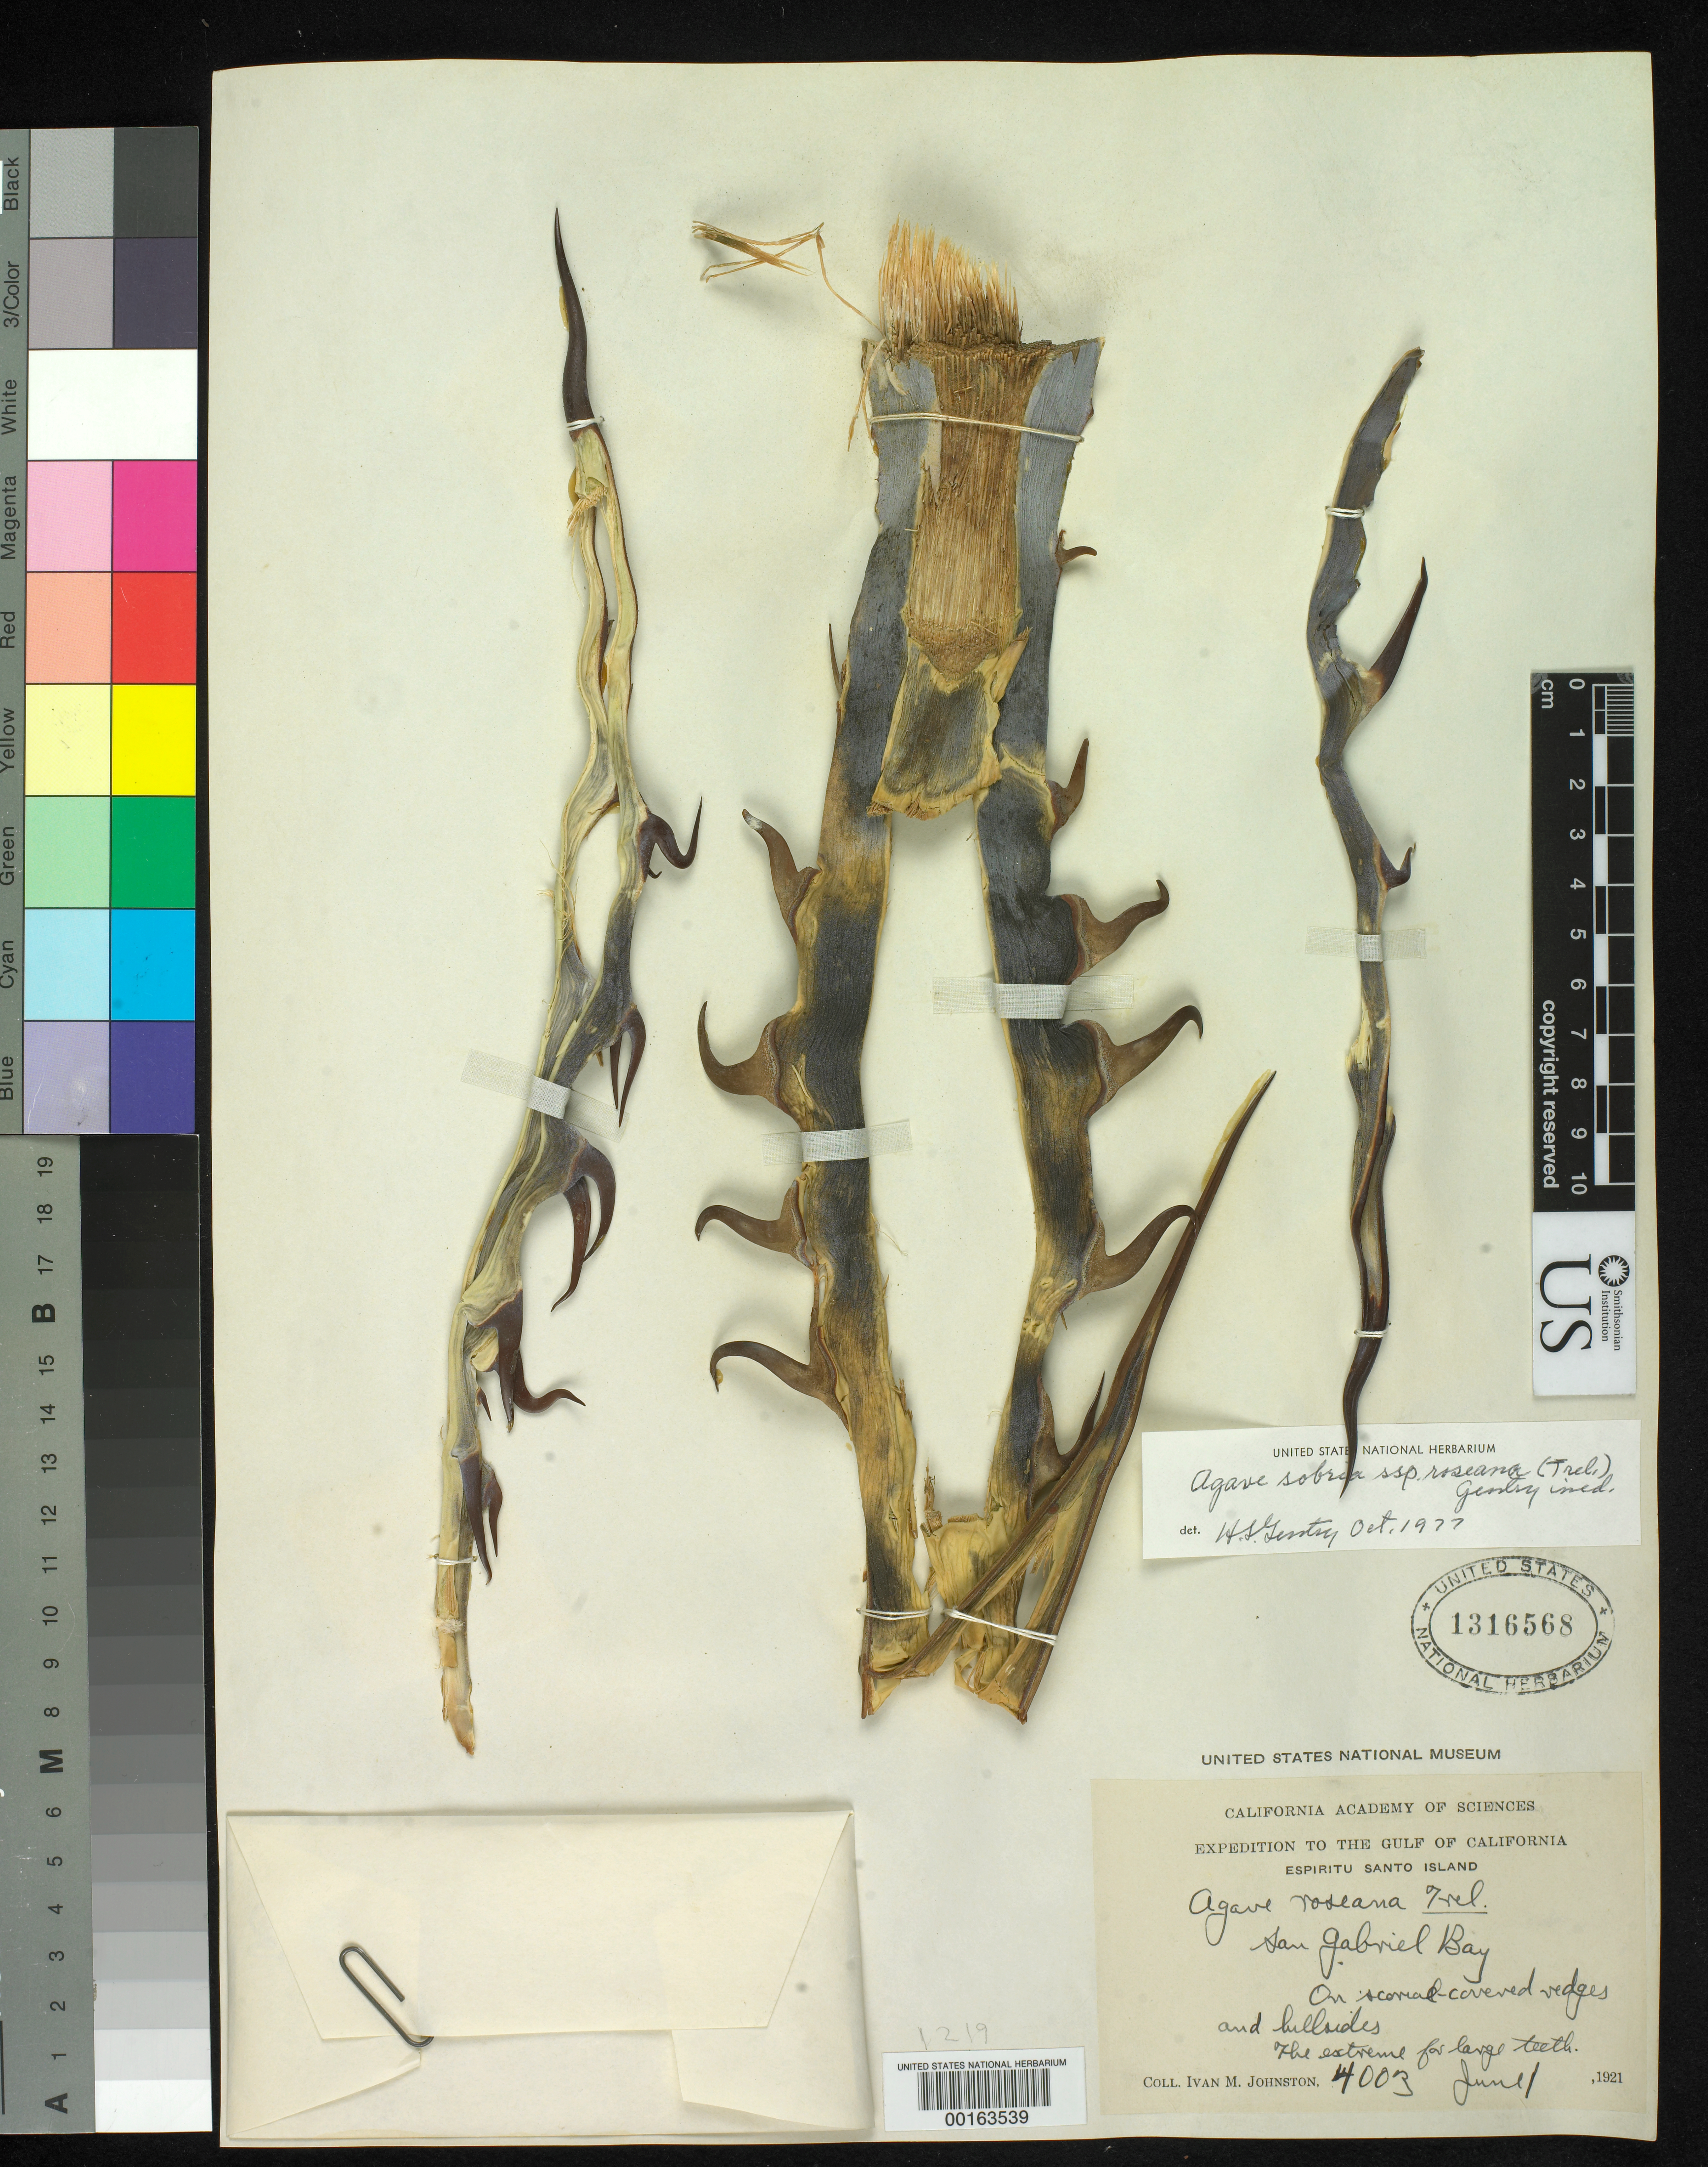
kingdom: Plantae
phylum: Tracheophyta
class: Liliopsida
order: Asparagales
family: Asparagaceae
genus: Agave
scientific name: Agave sobria subsp. roseana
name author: (Trel.) Gentry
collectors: I.M. Johnston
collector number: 4003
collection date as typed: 01 Jun 1921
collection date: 1921-06-01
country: Mexico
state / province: Baja California Sur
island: Espiritu Santo Island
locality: Espiritu Santo Island, San Gabriel Bay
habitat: On scovial covered ledges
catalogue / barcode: US 1316568